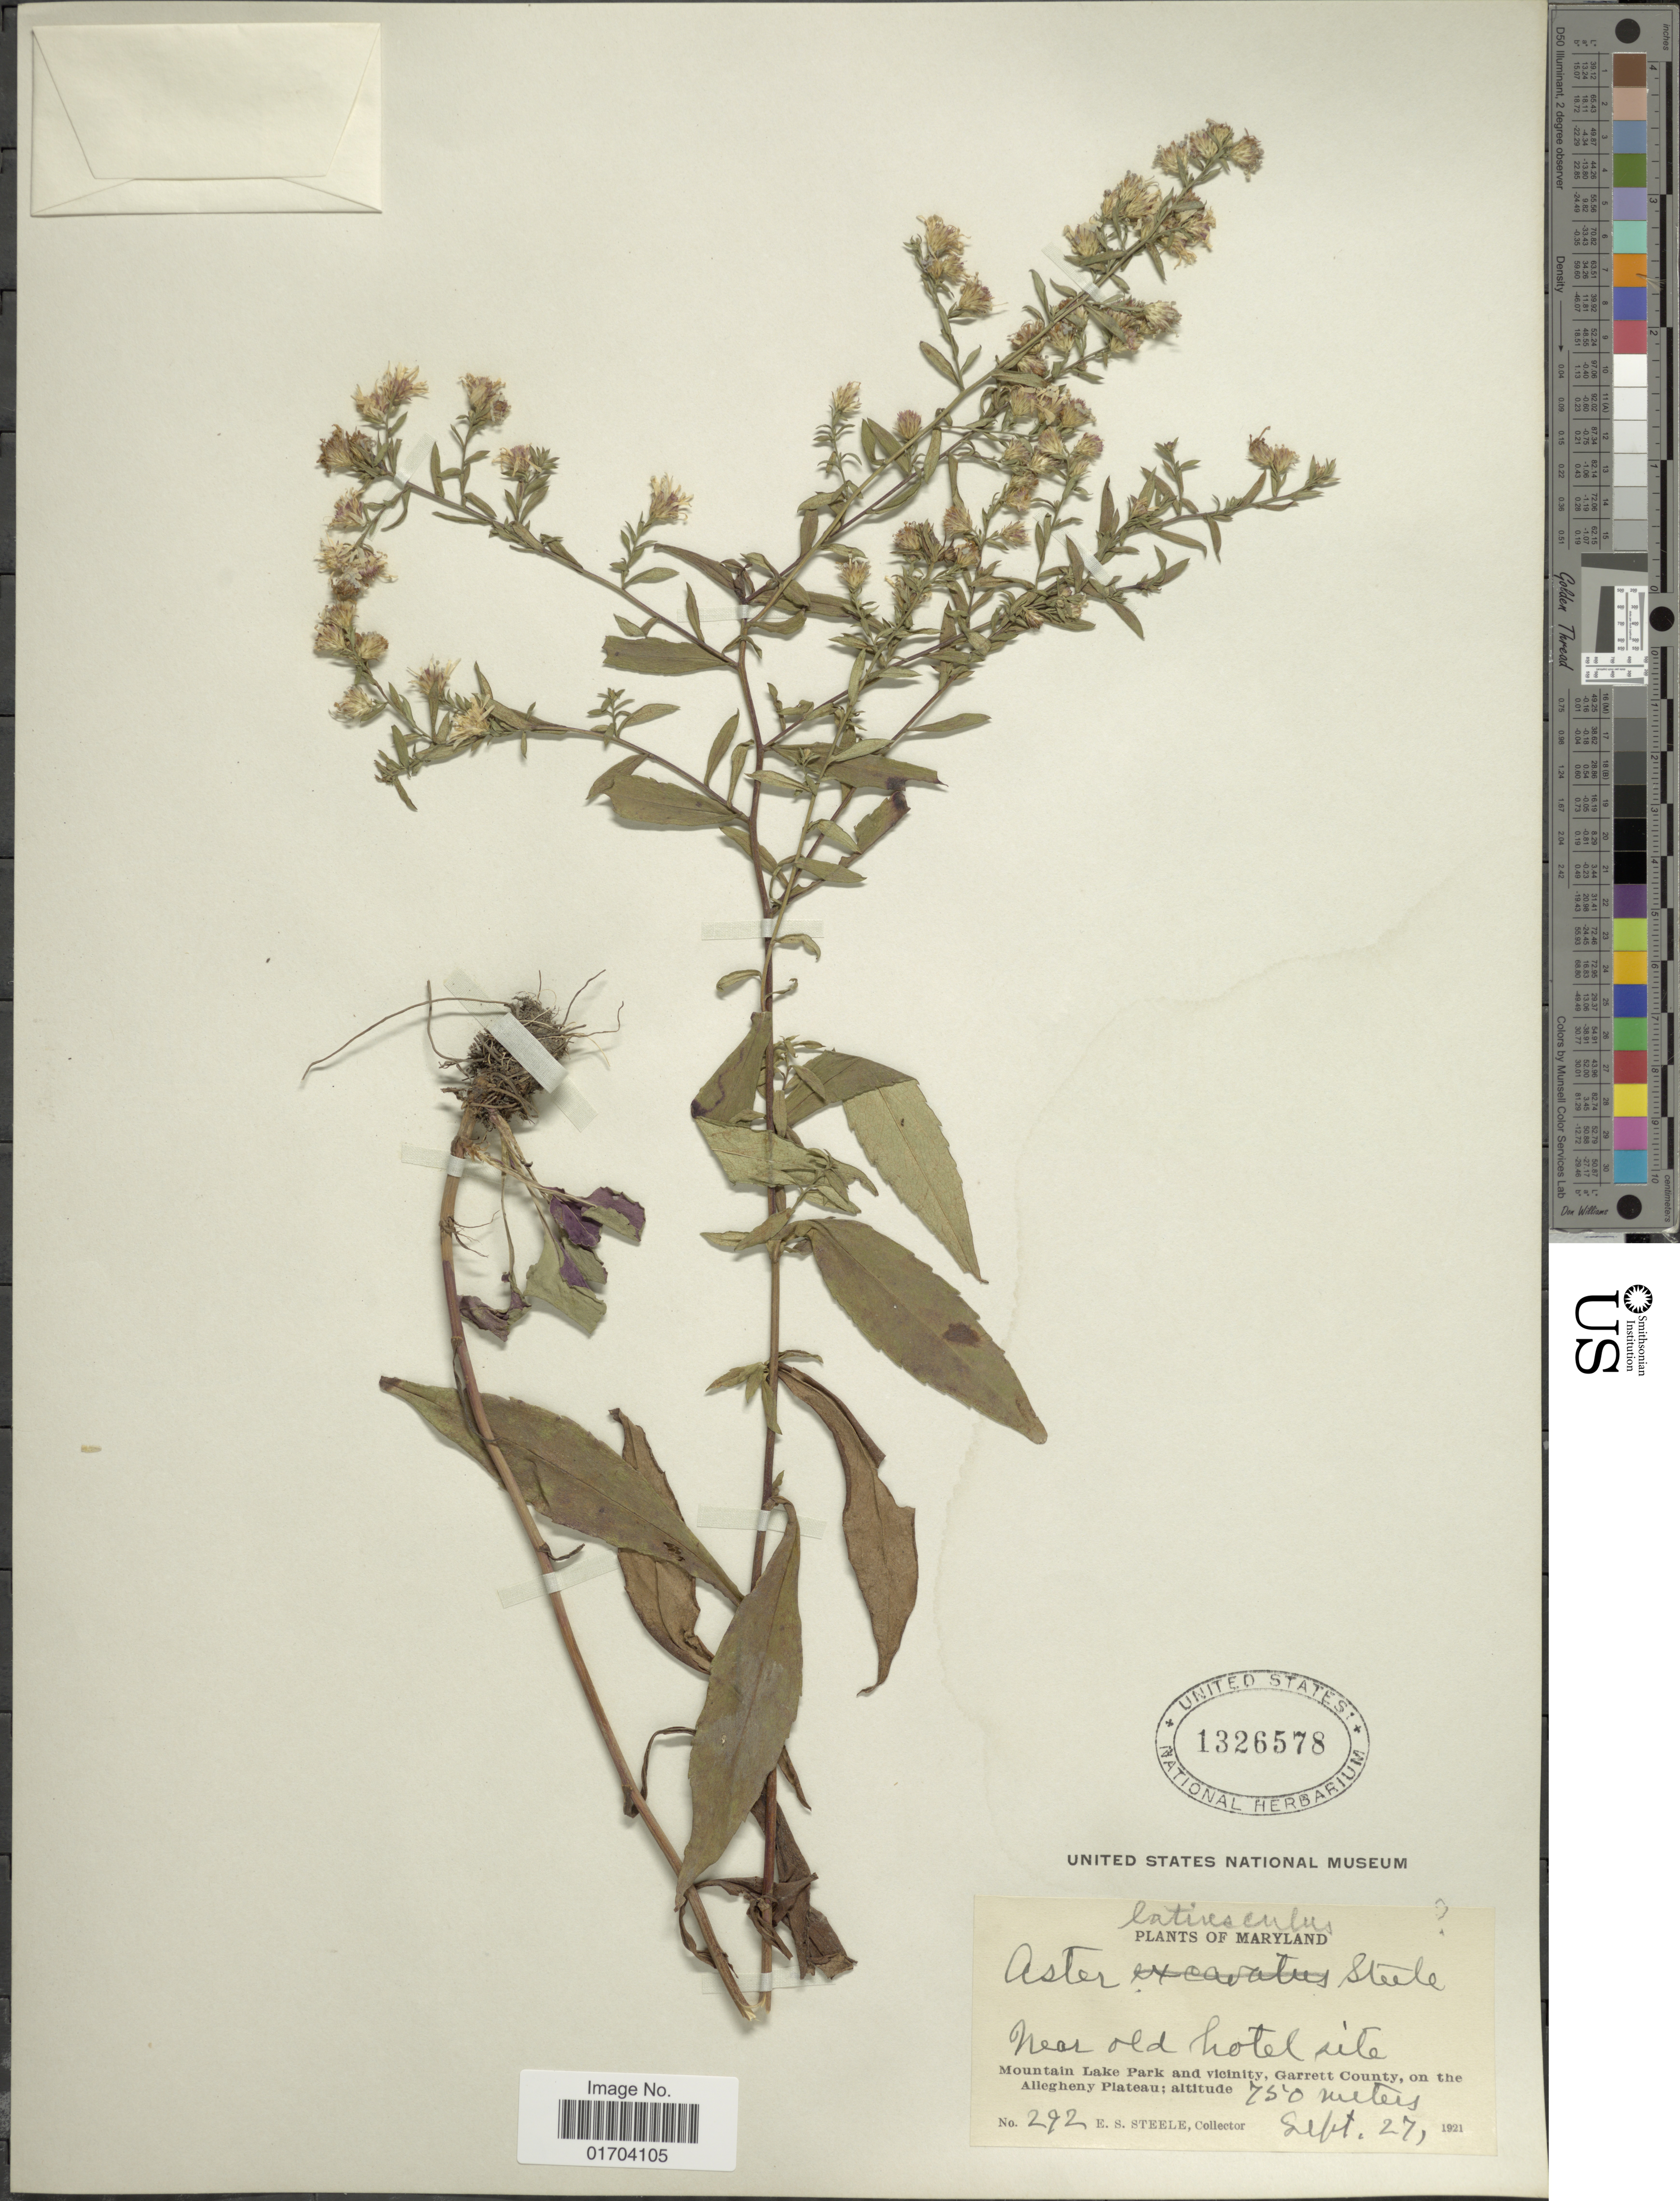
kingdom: Plantae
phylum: Tracheophyta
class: Magnoliopsida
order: Asterales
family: Asteraceae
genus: Aster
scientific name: Aster latiusculus E.S. Steele sp. nov. ined.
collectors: E. Steele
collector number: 292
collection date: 1921-09-27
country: United States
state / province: Maryland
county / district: Garrett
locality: Near old hotel site, Mountain Lake Park and Vicinity, Garrett County, on the Allegheny Plateau.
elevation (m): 750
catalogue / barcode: US 1326578